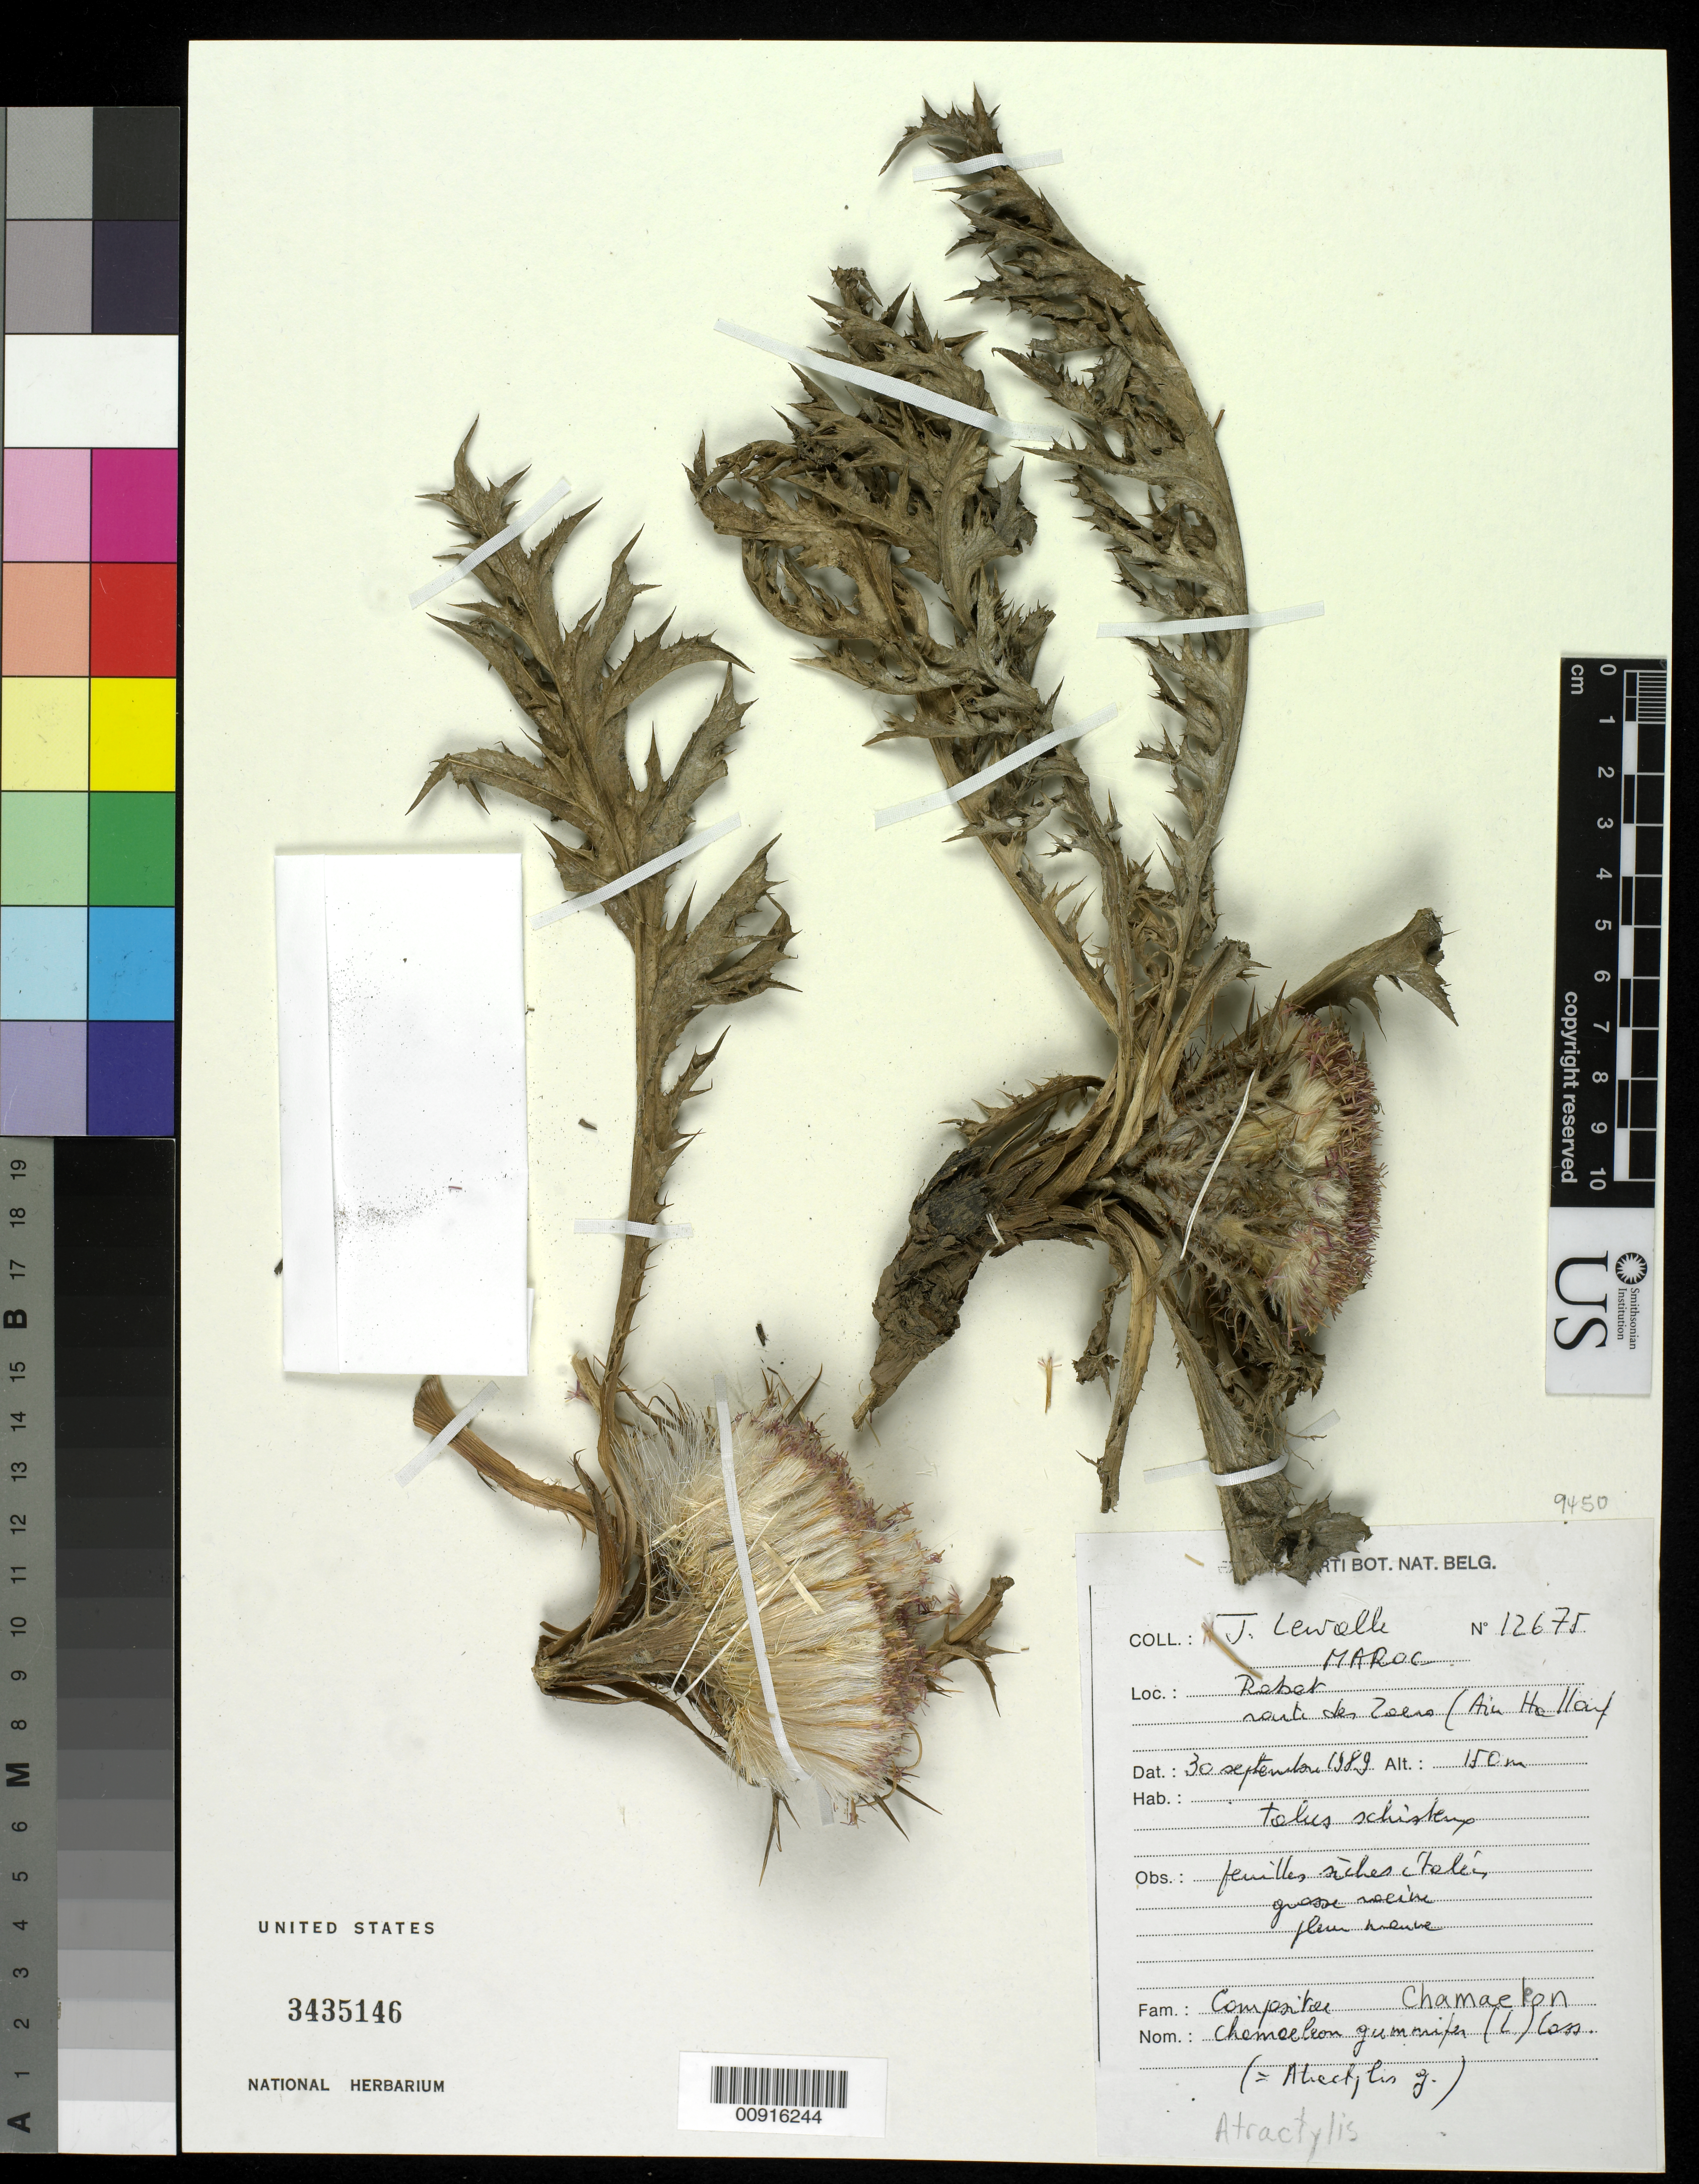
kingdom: Plantae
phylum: Tracheophyta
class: Magnoliopsida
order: Asterales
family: Asteraceae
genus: Carlina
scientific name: Carlina gummifera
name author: (L.) Less.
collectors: J. Lewalle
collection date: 1989-09-30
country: Morocco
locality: Rabat: route des Zoens. talus shisteux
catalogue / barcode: US 3435146